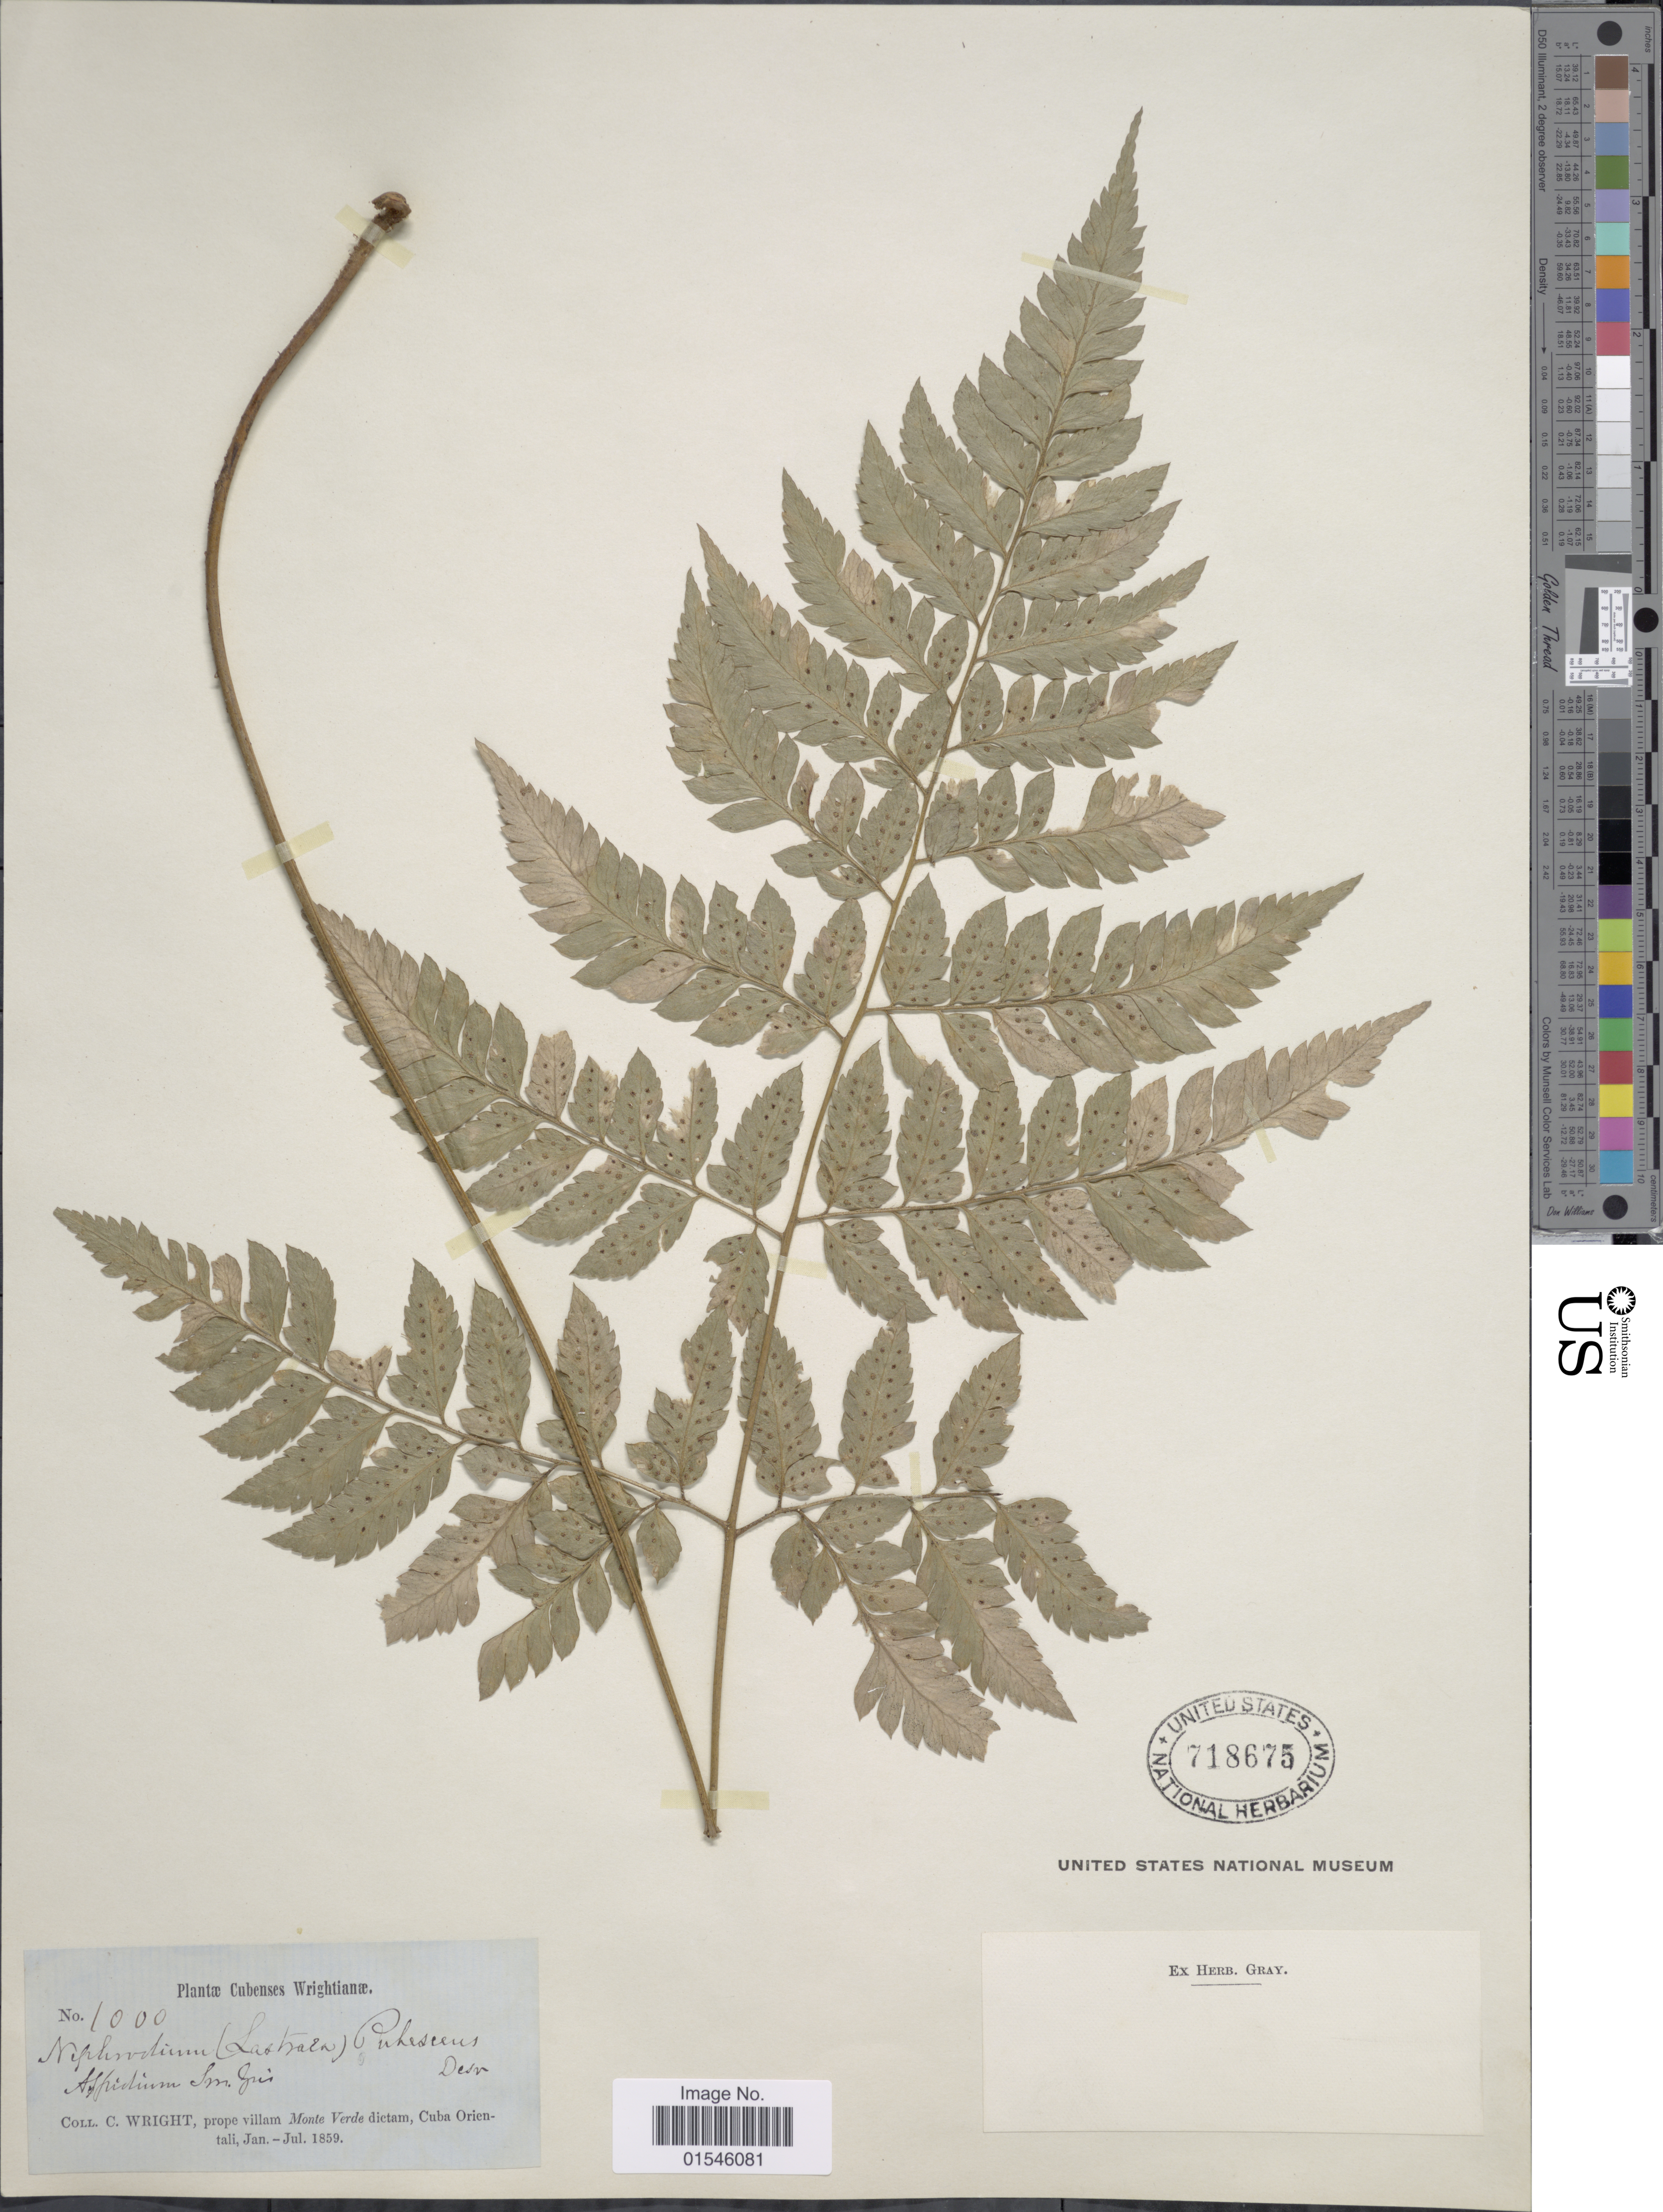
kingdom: Plantae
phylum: Tracheophyta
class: Polypodiopsida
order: Polypodiales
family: Dryopteridaceae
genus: Polystichopsis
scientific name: Polystichopsis chaerophylloides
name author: (Poir.) C.V. Morton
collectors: C. Wright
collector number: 1000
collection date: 1859-01/1859-07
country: Cuba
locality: Prope villam Monte Verde dictam, Cuba Orientali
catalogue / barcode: US 718675